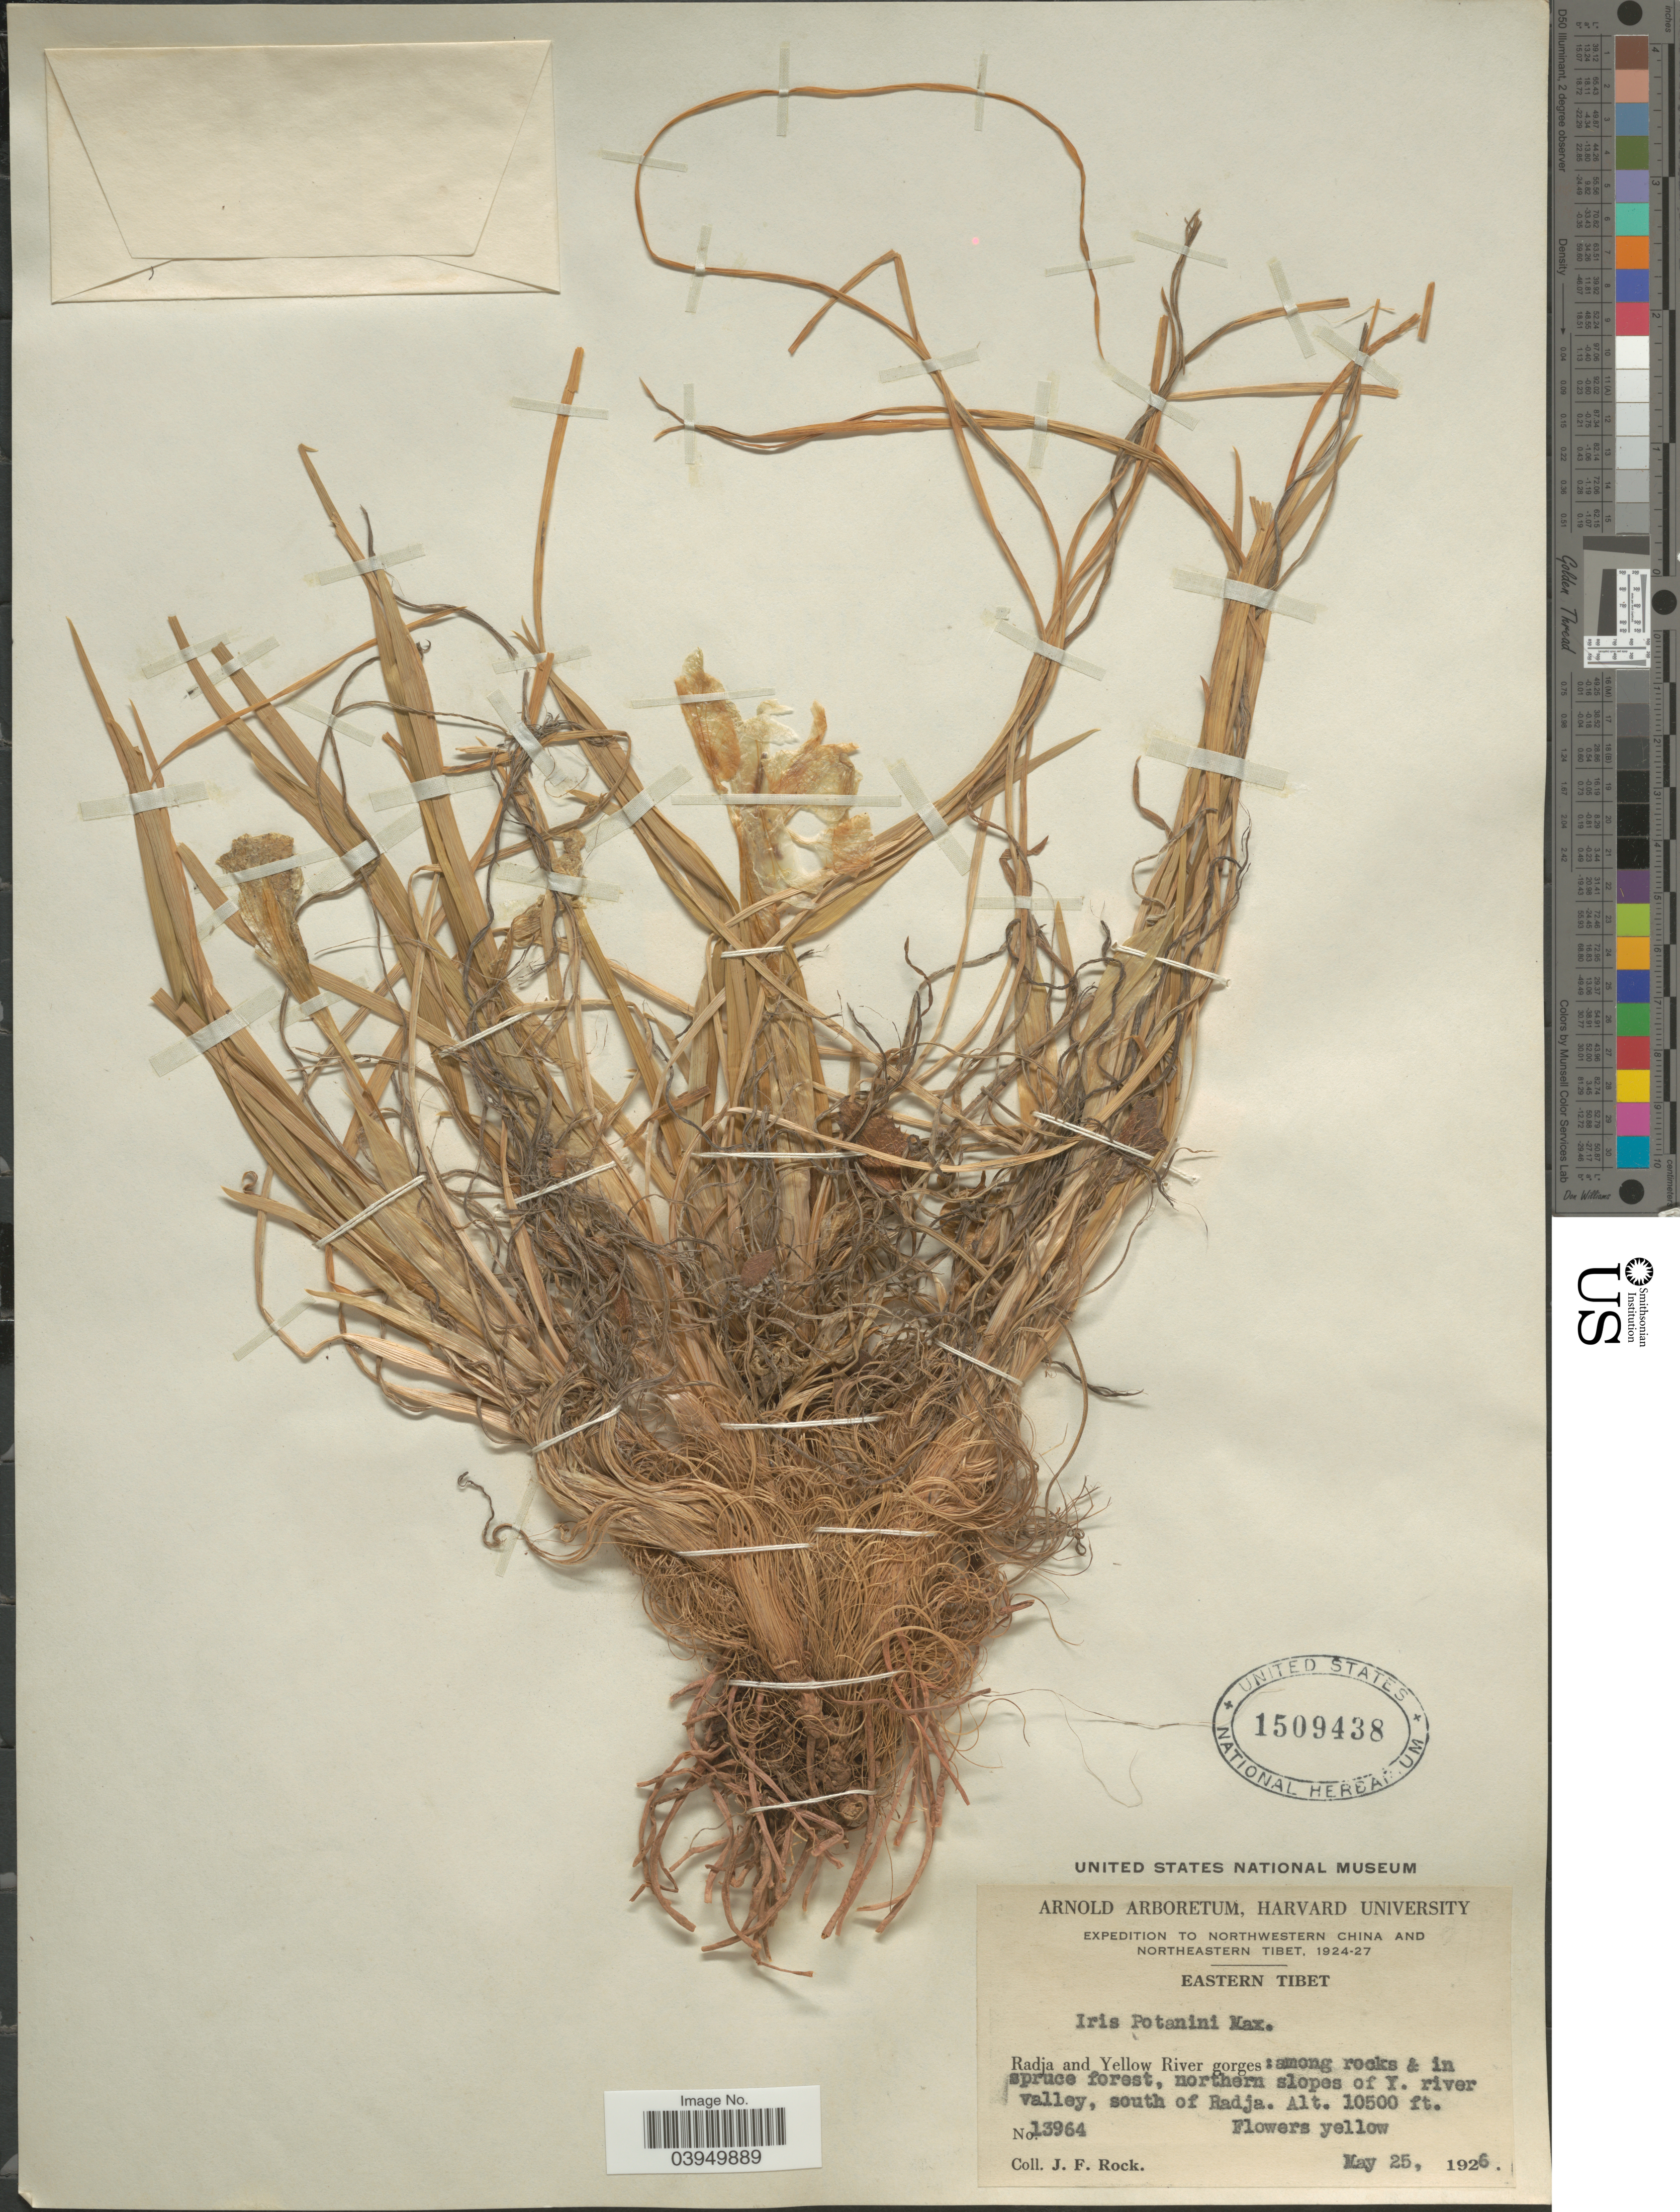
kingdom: Plantae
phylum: Tracheophyta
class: Liliopsida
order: Asparagales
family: Iridaceae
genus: Iris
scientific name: Iris potaninii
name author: Maxim.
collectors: J. Rock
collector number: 13964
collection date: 1926-05-25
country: China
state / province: Xizang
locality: Northeastern Tibet. Eastern Tibet. Radja and Yellow River gorges: among rocks & in spruce forest, northern slopes of Y. river valley, south of Radja.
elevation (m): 3200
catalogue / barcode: US 1509438